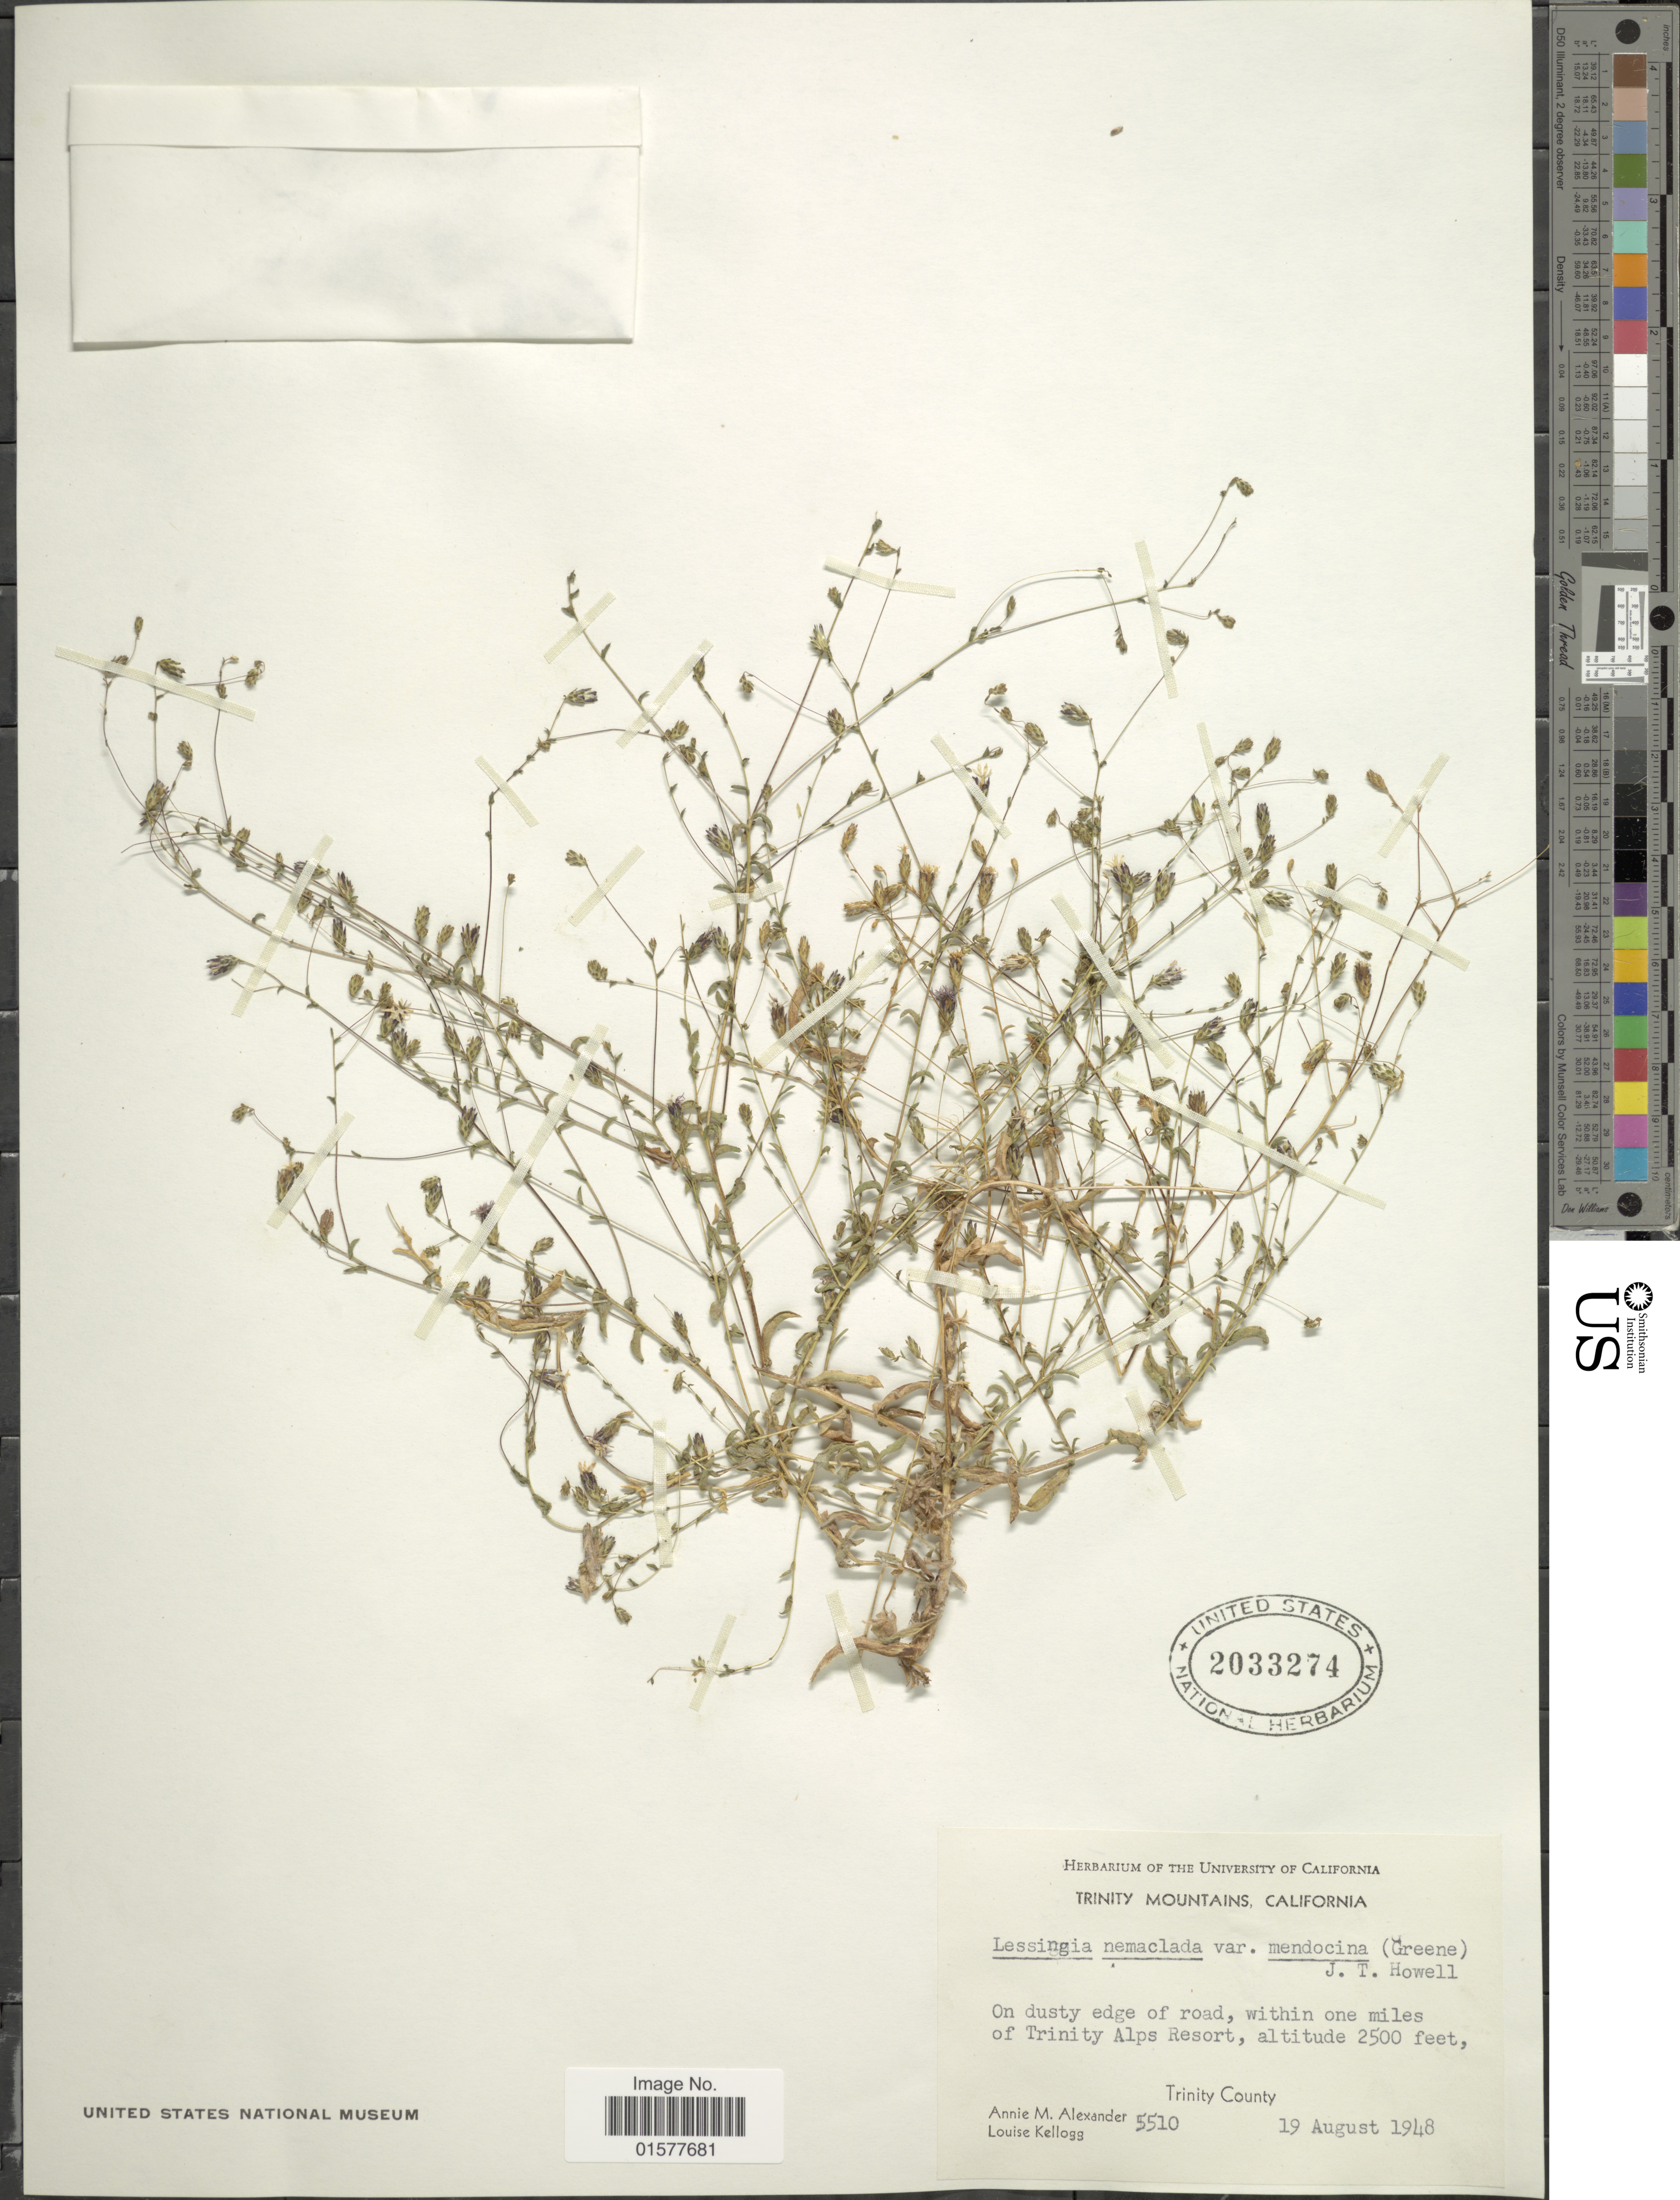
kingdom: Plantae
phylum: Tracheophyta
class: Magnoliopsida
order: Asterales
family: Asteraceae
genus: Lessingia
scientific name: Lessingia nemaclada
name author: Greene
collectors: A. M. Alexander & L. Kellogg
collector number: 5510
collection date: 1948-08-19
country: United States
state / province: California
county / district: Trinity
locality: Trinity Mountains, On dusty edge of road, within one miles of Trinity Alps Resort, Trinity County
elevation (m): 762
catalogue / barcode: US 2033274